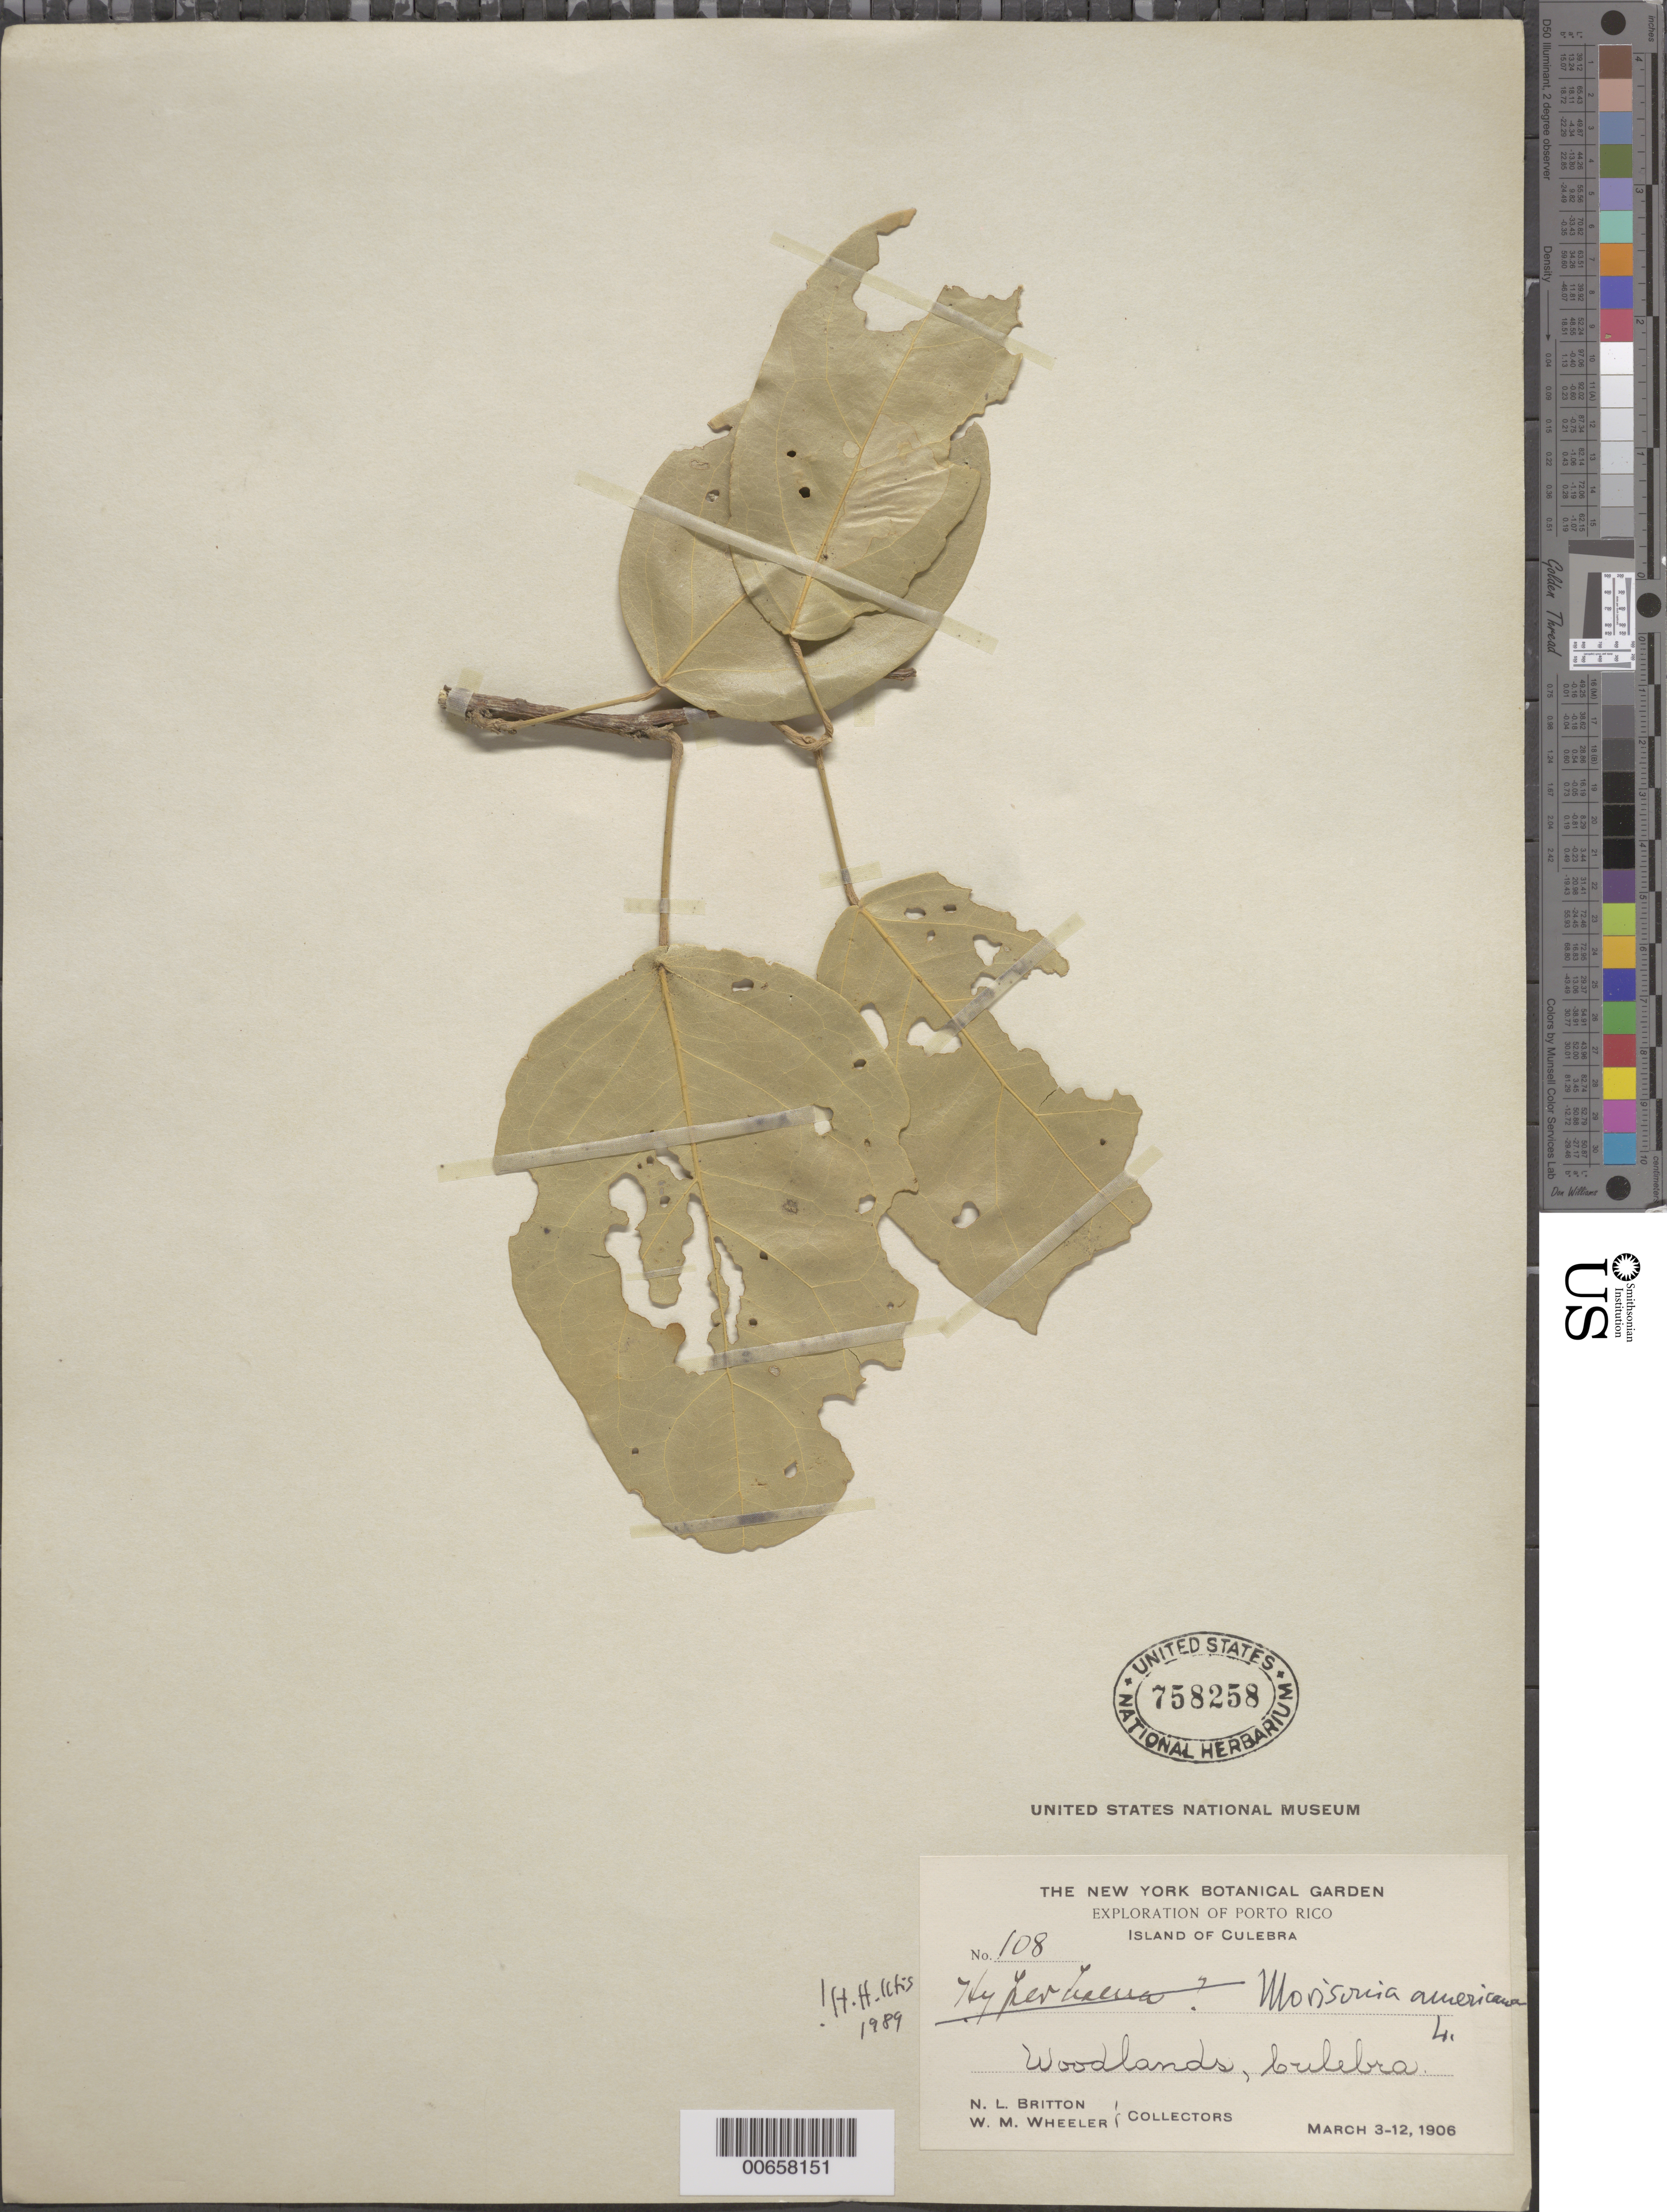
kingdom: Plantae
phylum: Tracheophyta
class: Magnoliopsida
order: Brassicales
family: Capparaceae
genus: Morisonia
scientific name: Morisonia americana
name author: L.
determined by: Iltis, Hugh Hellmut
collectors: N. Britton & W. Wheeler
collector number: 108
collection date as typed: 03 Mar 1906 to 12 Mar 1906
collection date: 1906-03-03/1906-03-12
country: Puerto Rico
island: Culebra Island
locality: Culebra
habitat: Woodlands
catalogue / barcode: US 758258